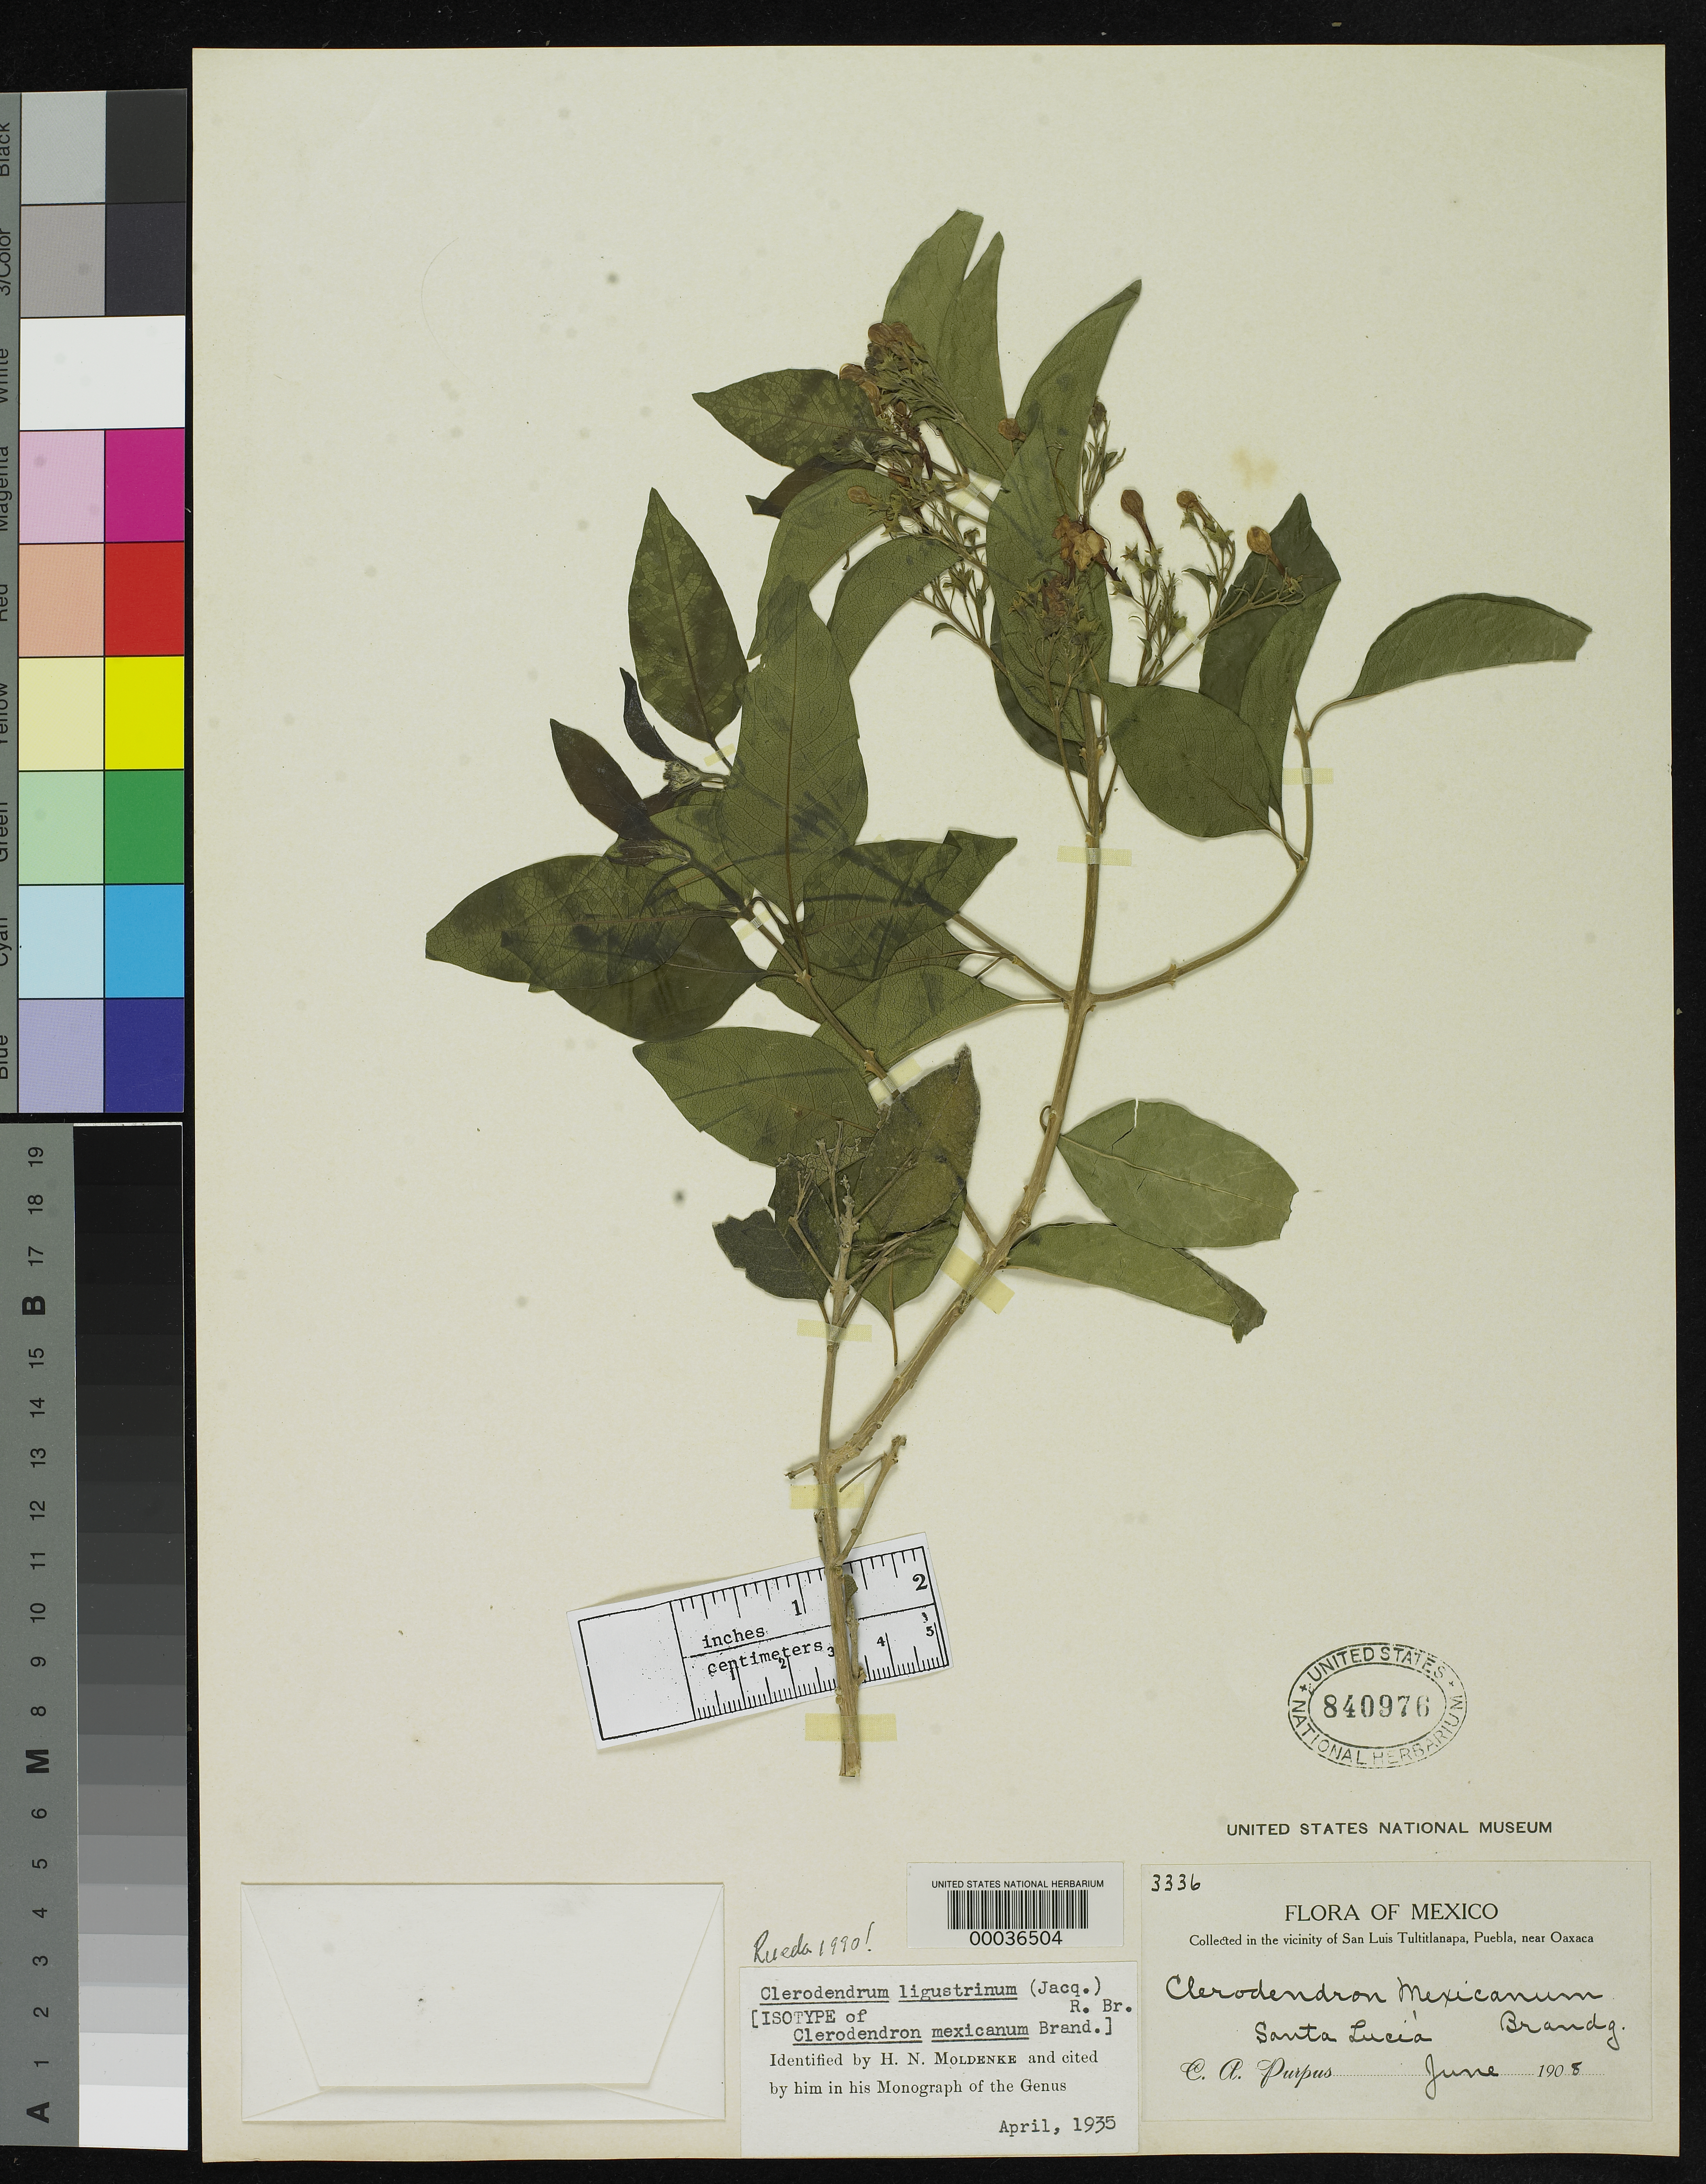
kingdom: Plantae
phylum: Tracheophyta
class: Magnoliopsida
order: Lamiales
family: Lamiaceae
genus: Clerodendrum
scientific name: Clerodendrum mexicanum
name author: Brandegee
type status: Isotype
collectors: C. A. Purpus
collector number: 3336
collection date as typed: Jun 1908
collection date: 1908-06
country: Mexico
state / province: Puebla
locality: Santa Lucia near San Luis Tultilamapa.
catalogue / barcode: US 840976